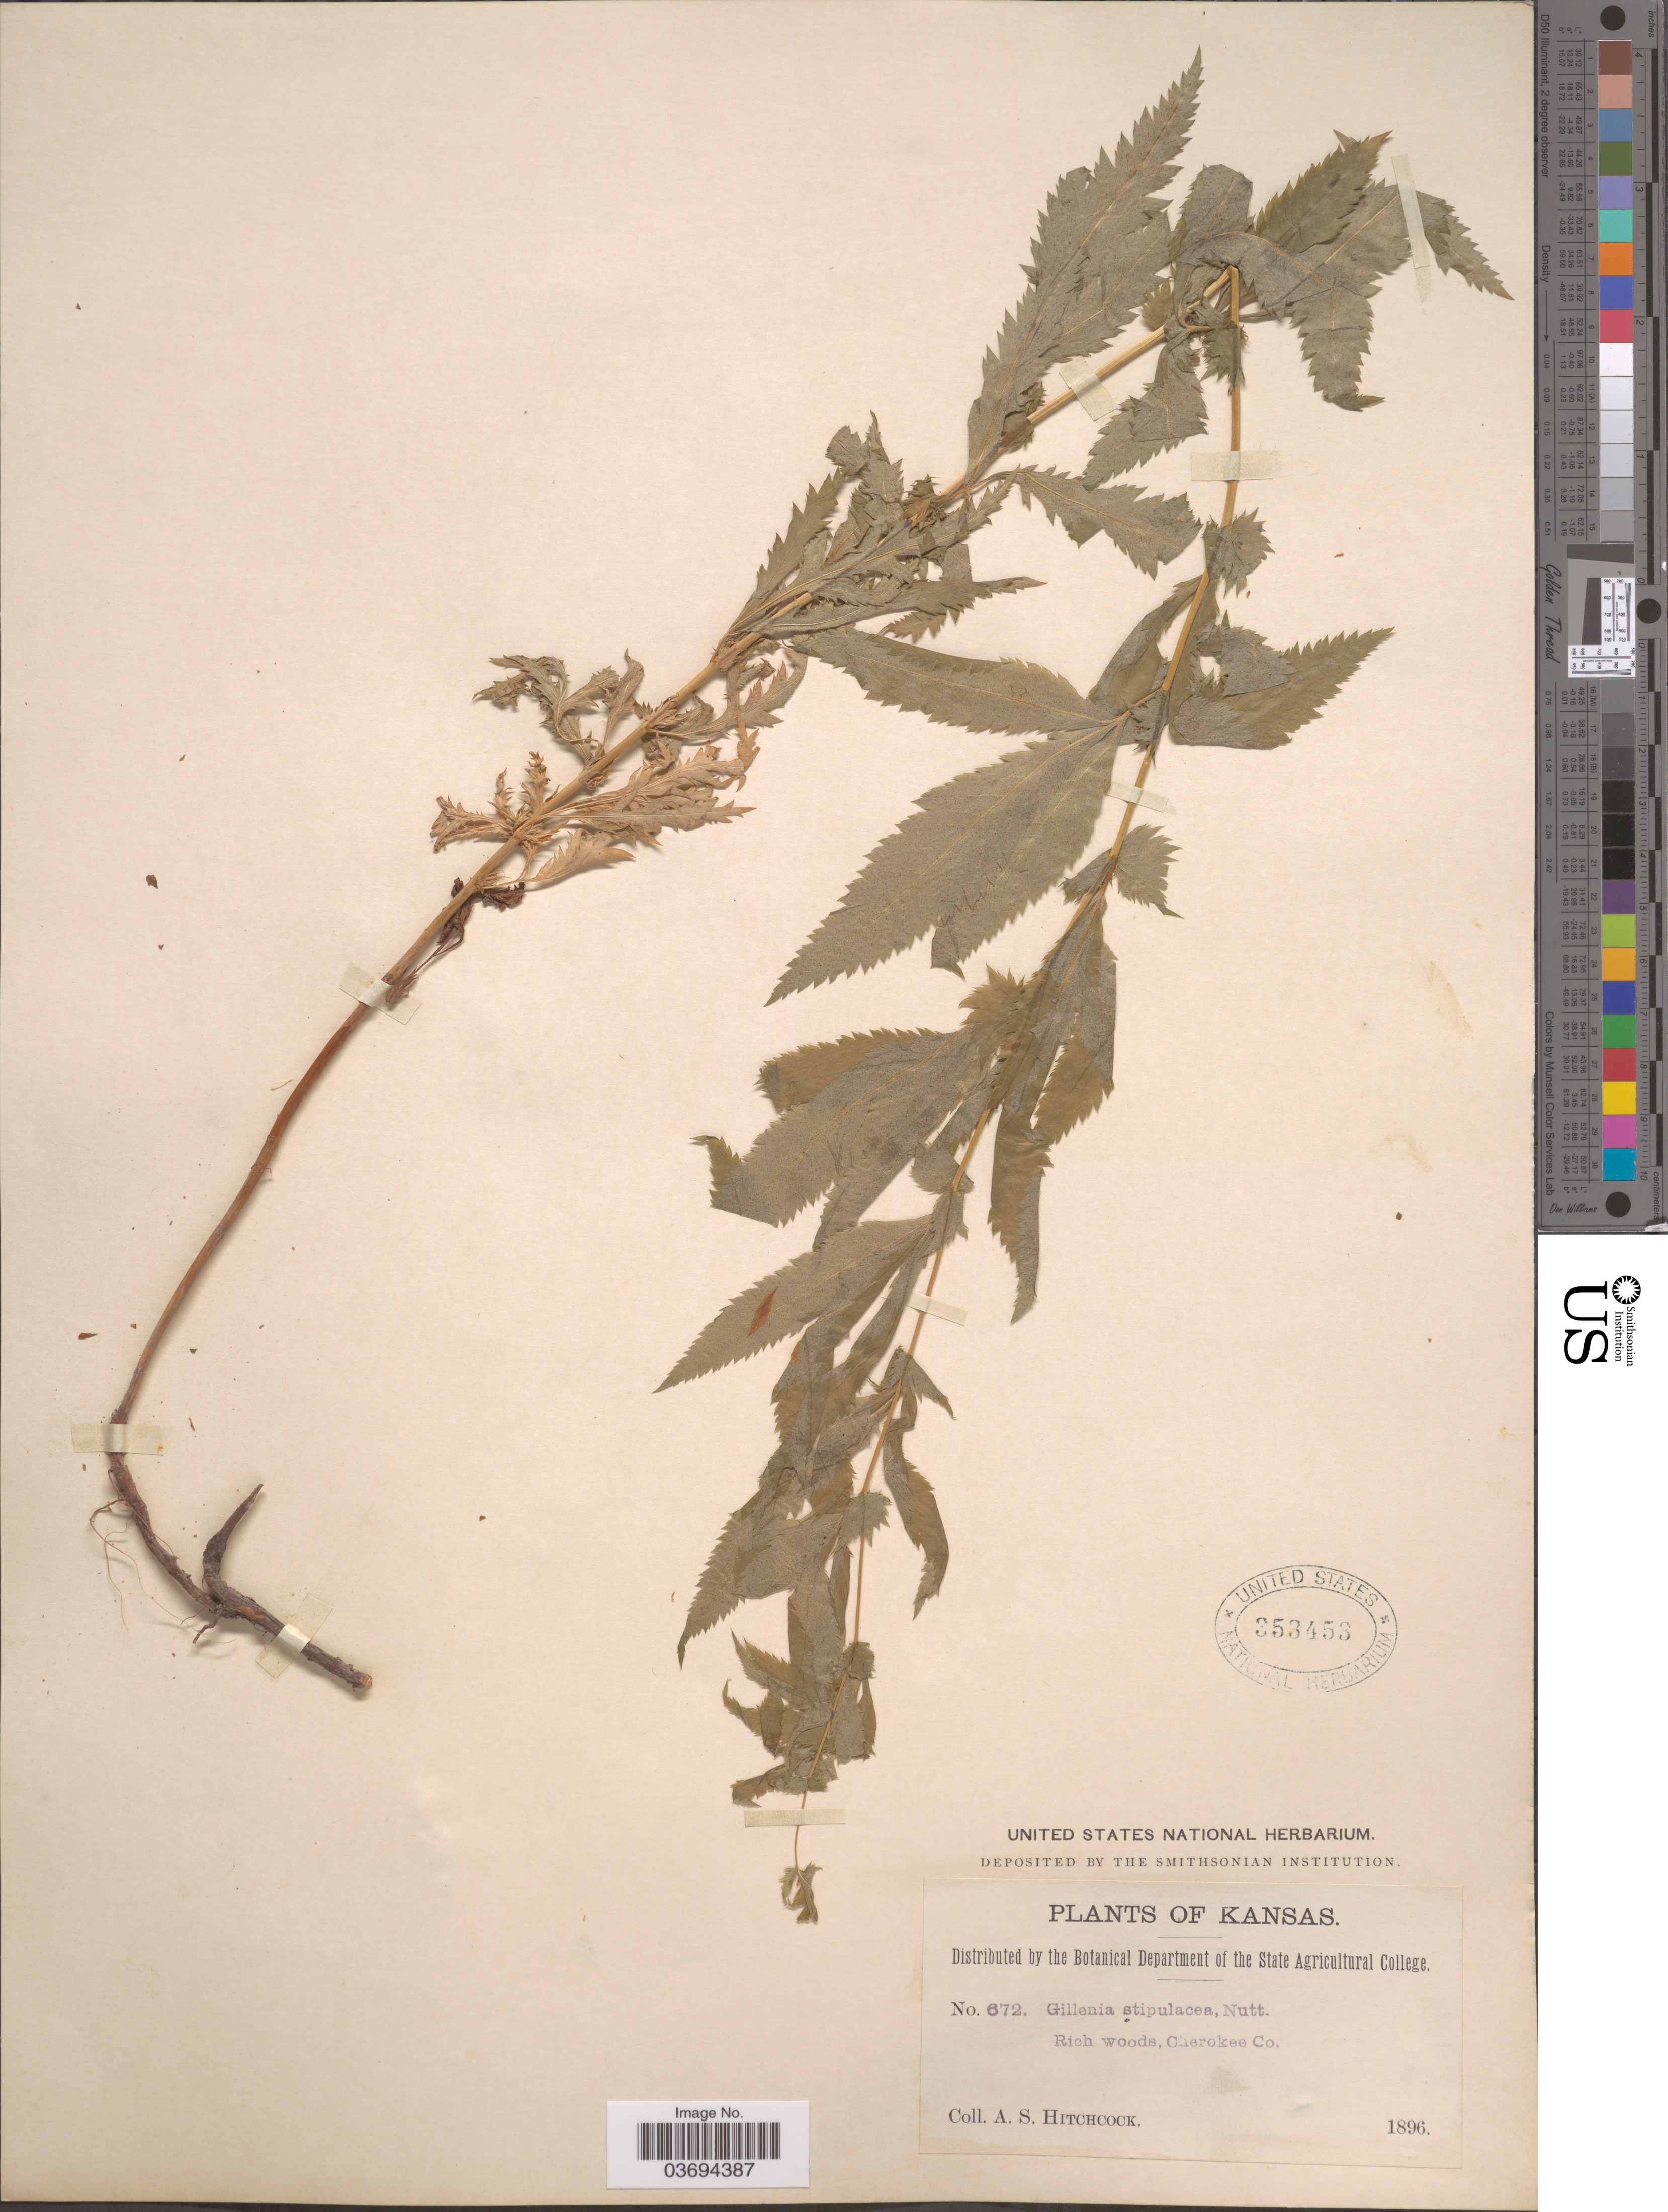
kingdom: Plantae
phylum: Tracheophyta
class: Magnoliopsida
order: Rosales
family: Rosaceae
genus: Gillenia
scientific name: Gillenia stipulata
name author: (Muhl. ex Willd.) Nutt.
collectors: A. S. Hitchcock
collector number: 672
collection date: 1896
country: United States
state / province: Kansas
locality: Cherokee Co.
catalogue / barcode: US 353453